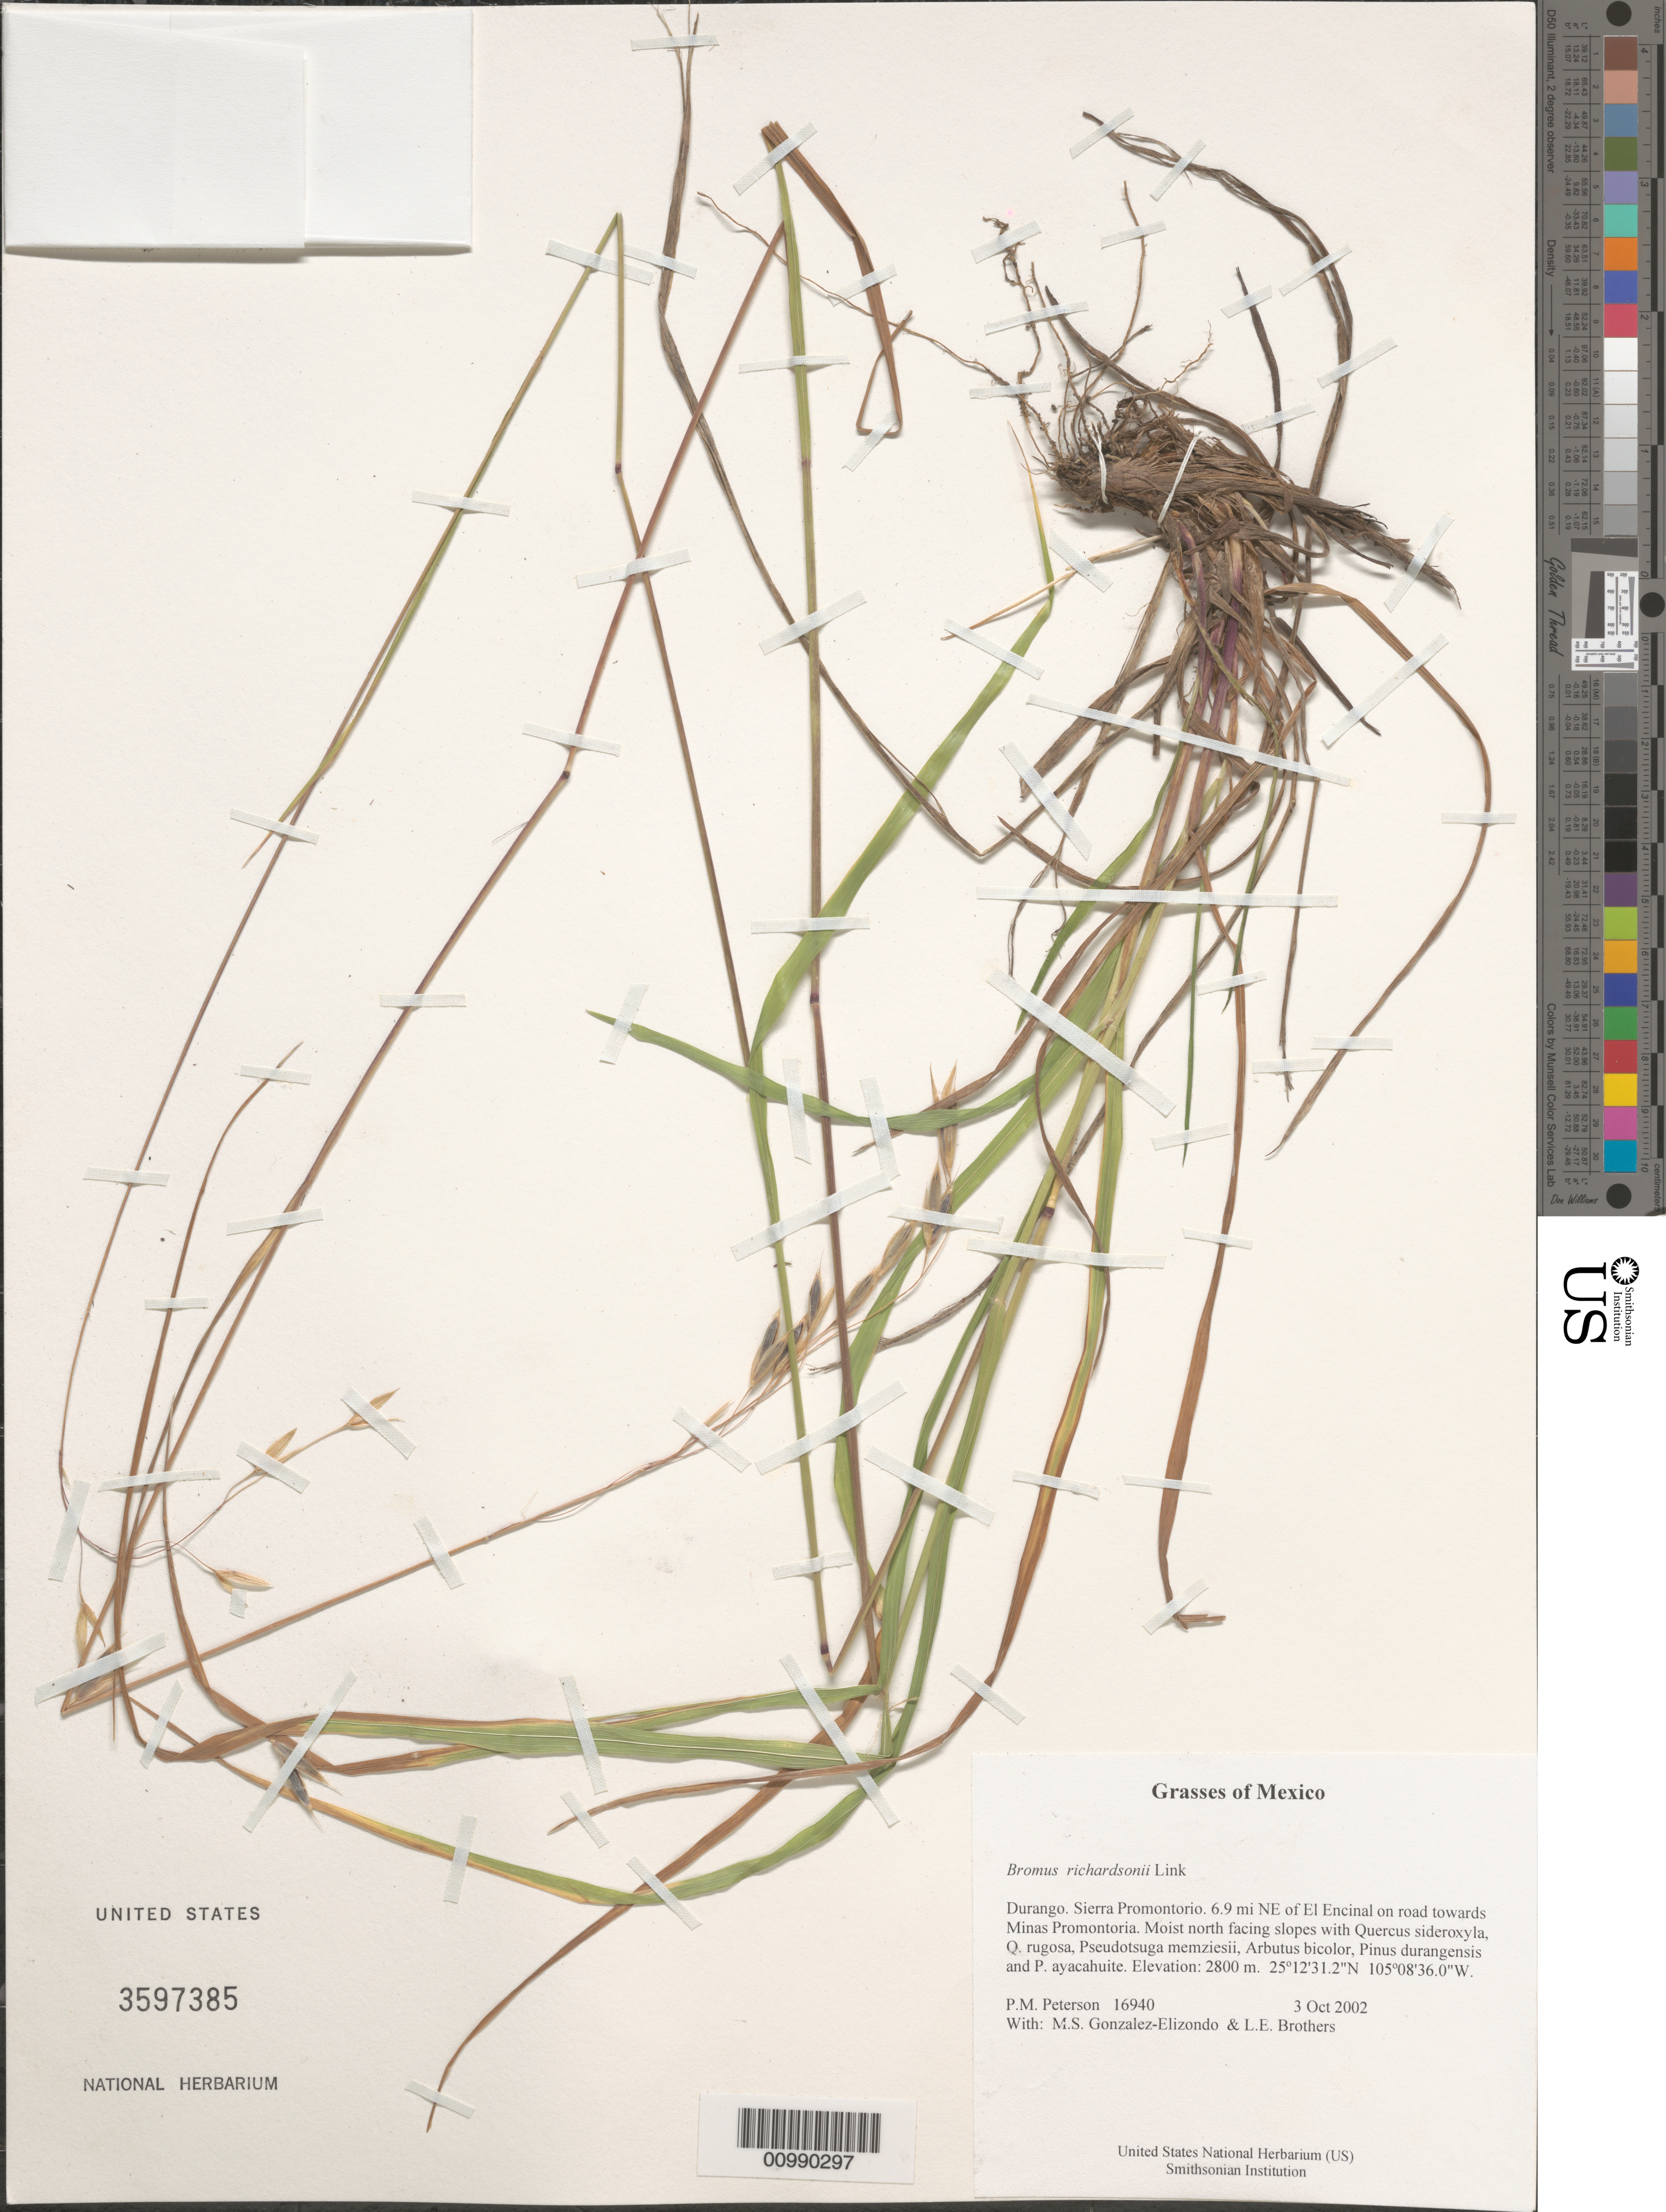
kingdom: Plantae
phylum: Tracheophyta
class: Liliopsida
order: Poales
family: Poaceae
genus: Bromus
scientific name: Bromus richardsonii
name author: Link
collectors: P. M. Peterson, M. S. González-Elizondo & L. E. Brothers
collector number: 16940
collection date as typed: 03 Oct 2002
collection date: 2002-10-03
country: Mexico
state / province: Durango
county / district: Sierra Promontorio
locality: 6.9 mi NE of El Encinal on road towards Minas Promontoria. Moist north facing slopes with Quercus sideroxyla, Q. rugosa, Pseudotsuga memziesii, Arbutus bicolor, Pinus durangensis and P. ayacahuite.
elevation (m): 2800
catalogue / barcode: US 3597385